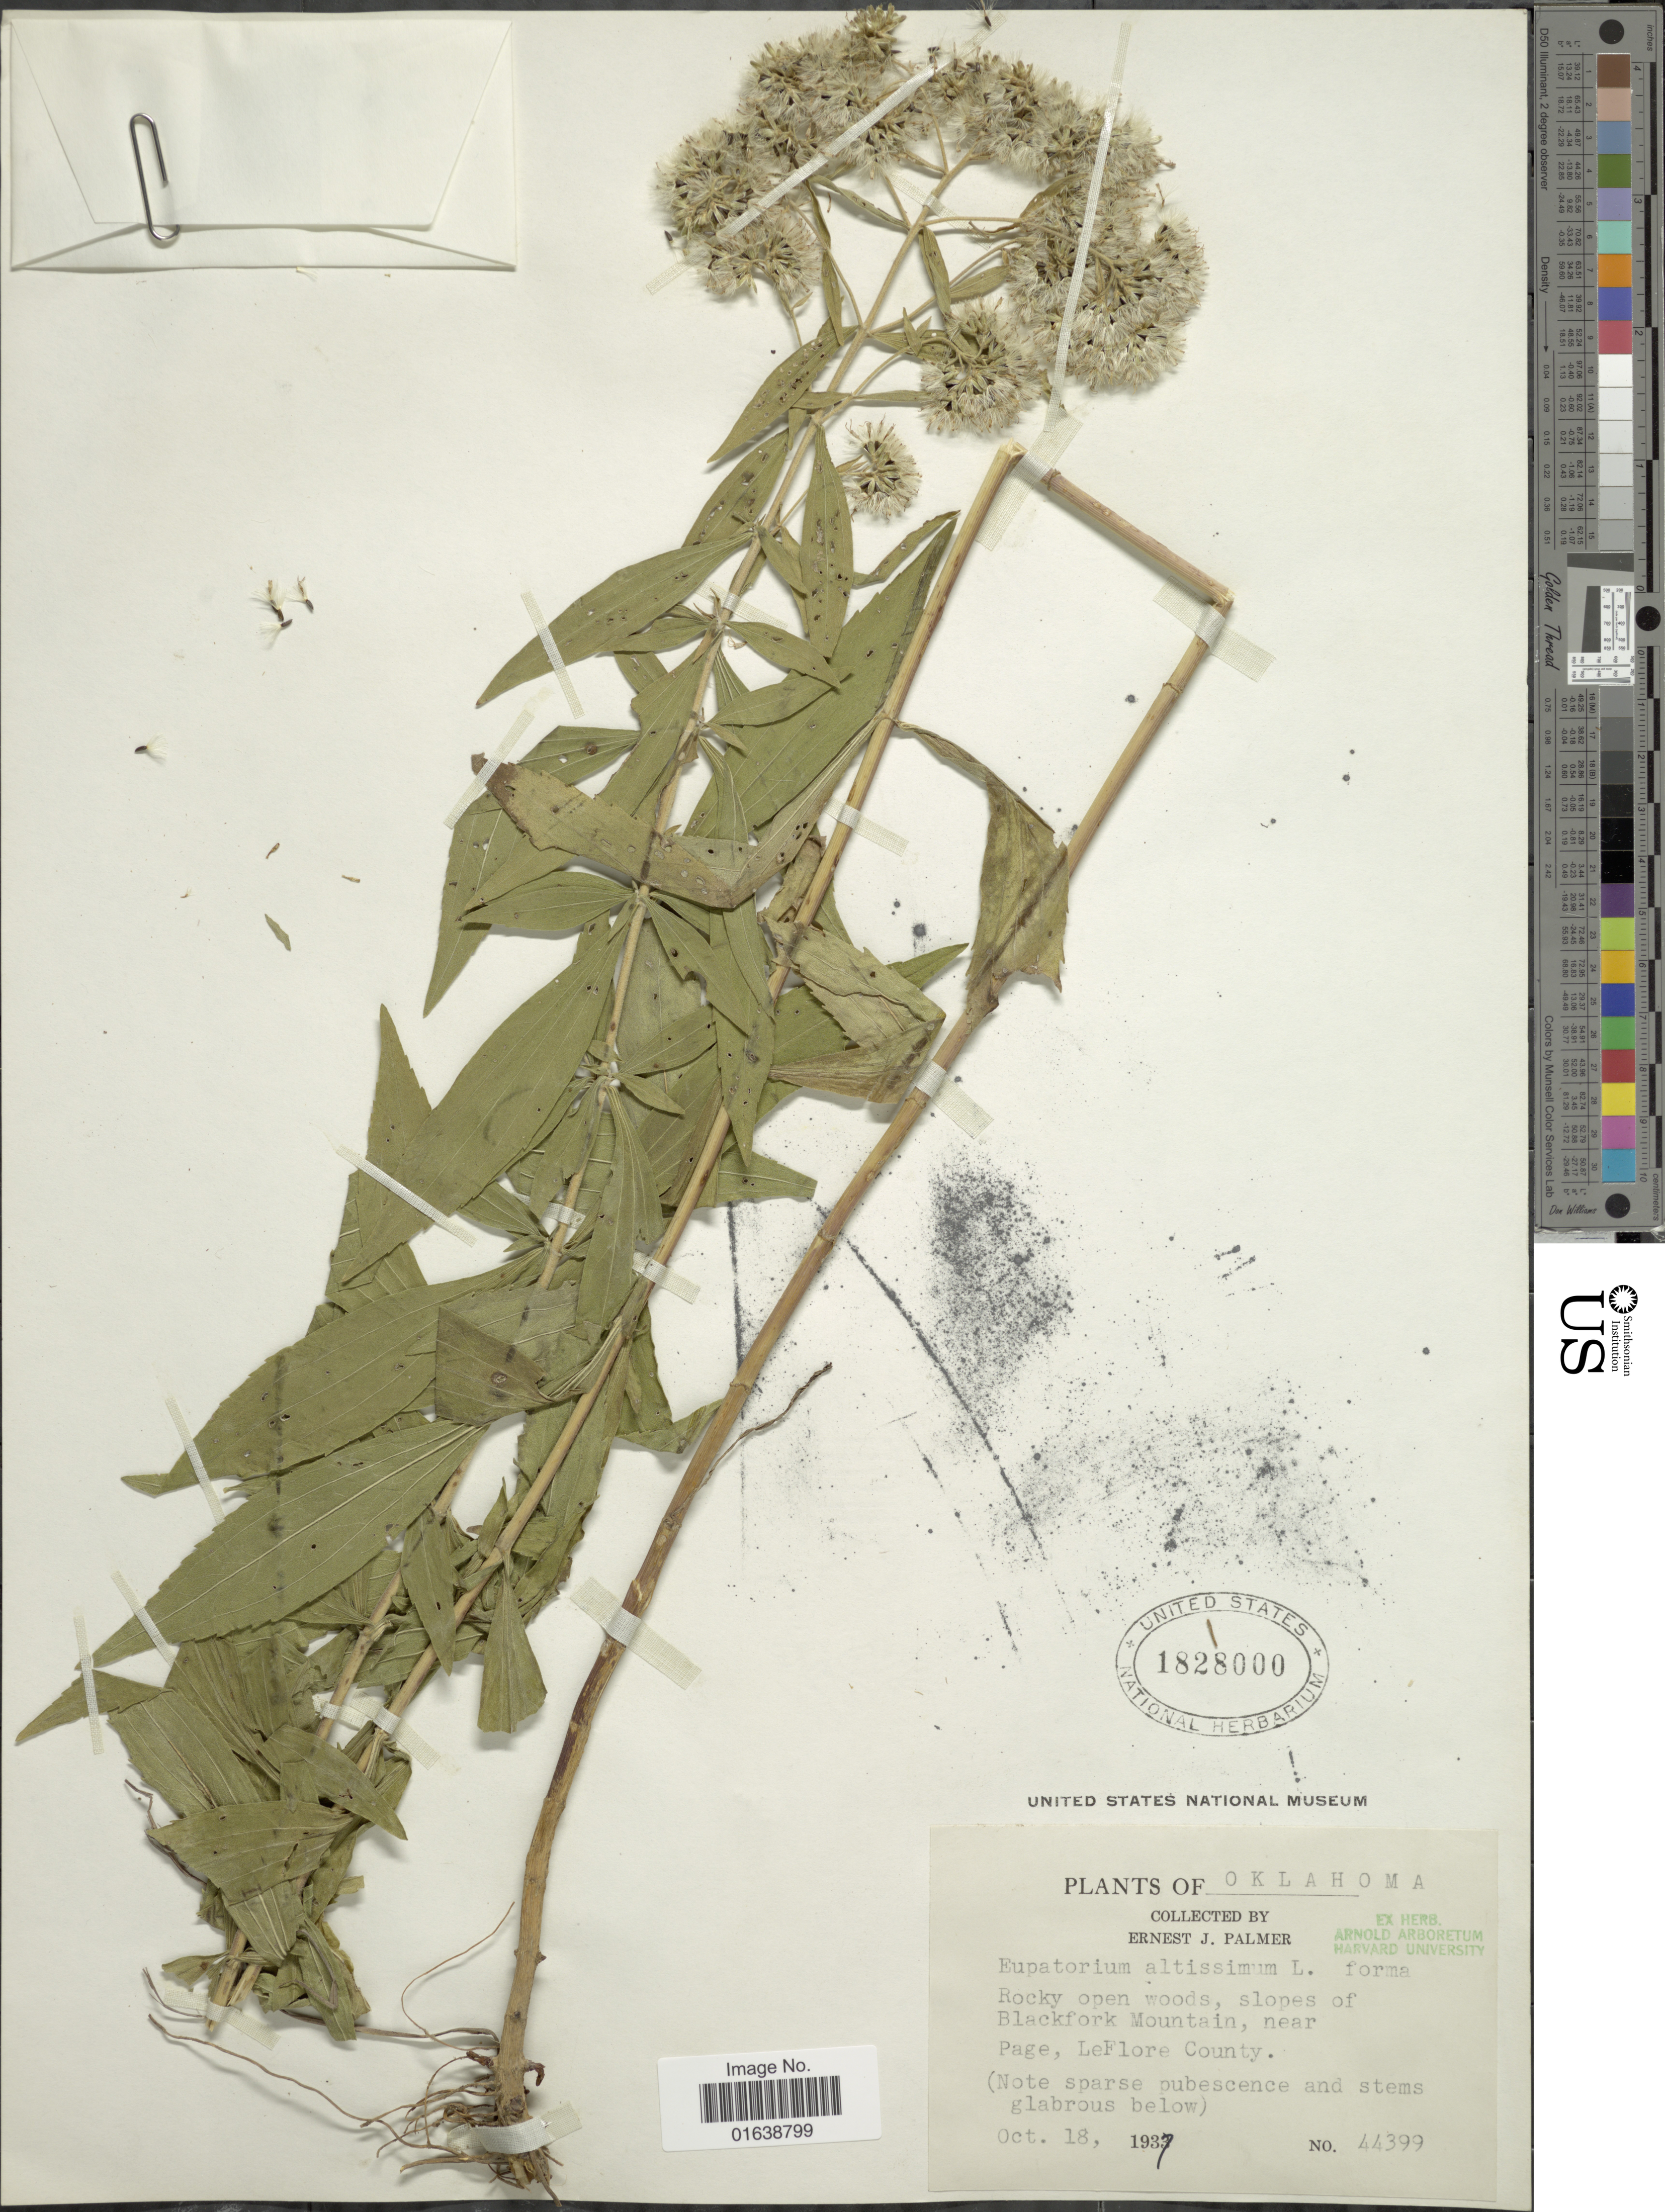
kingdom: Plantae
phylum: Tracheophyta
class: Magnoliopsida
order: Asterales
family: Asteraceae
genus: Eupatorium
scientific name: Eupatorium altissimum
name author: L.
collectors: E. J. Palmer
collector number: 44399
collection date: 1937-10-18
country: United States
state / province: Oklahoma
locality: Oklahoma. Rocky open woods, slopes of Blackfork Mountain, near Page, LeFlore County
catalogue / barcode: US 1828000